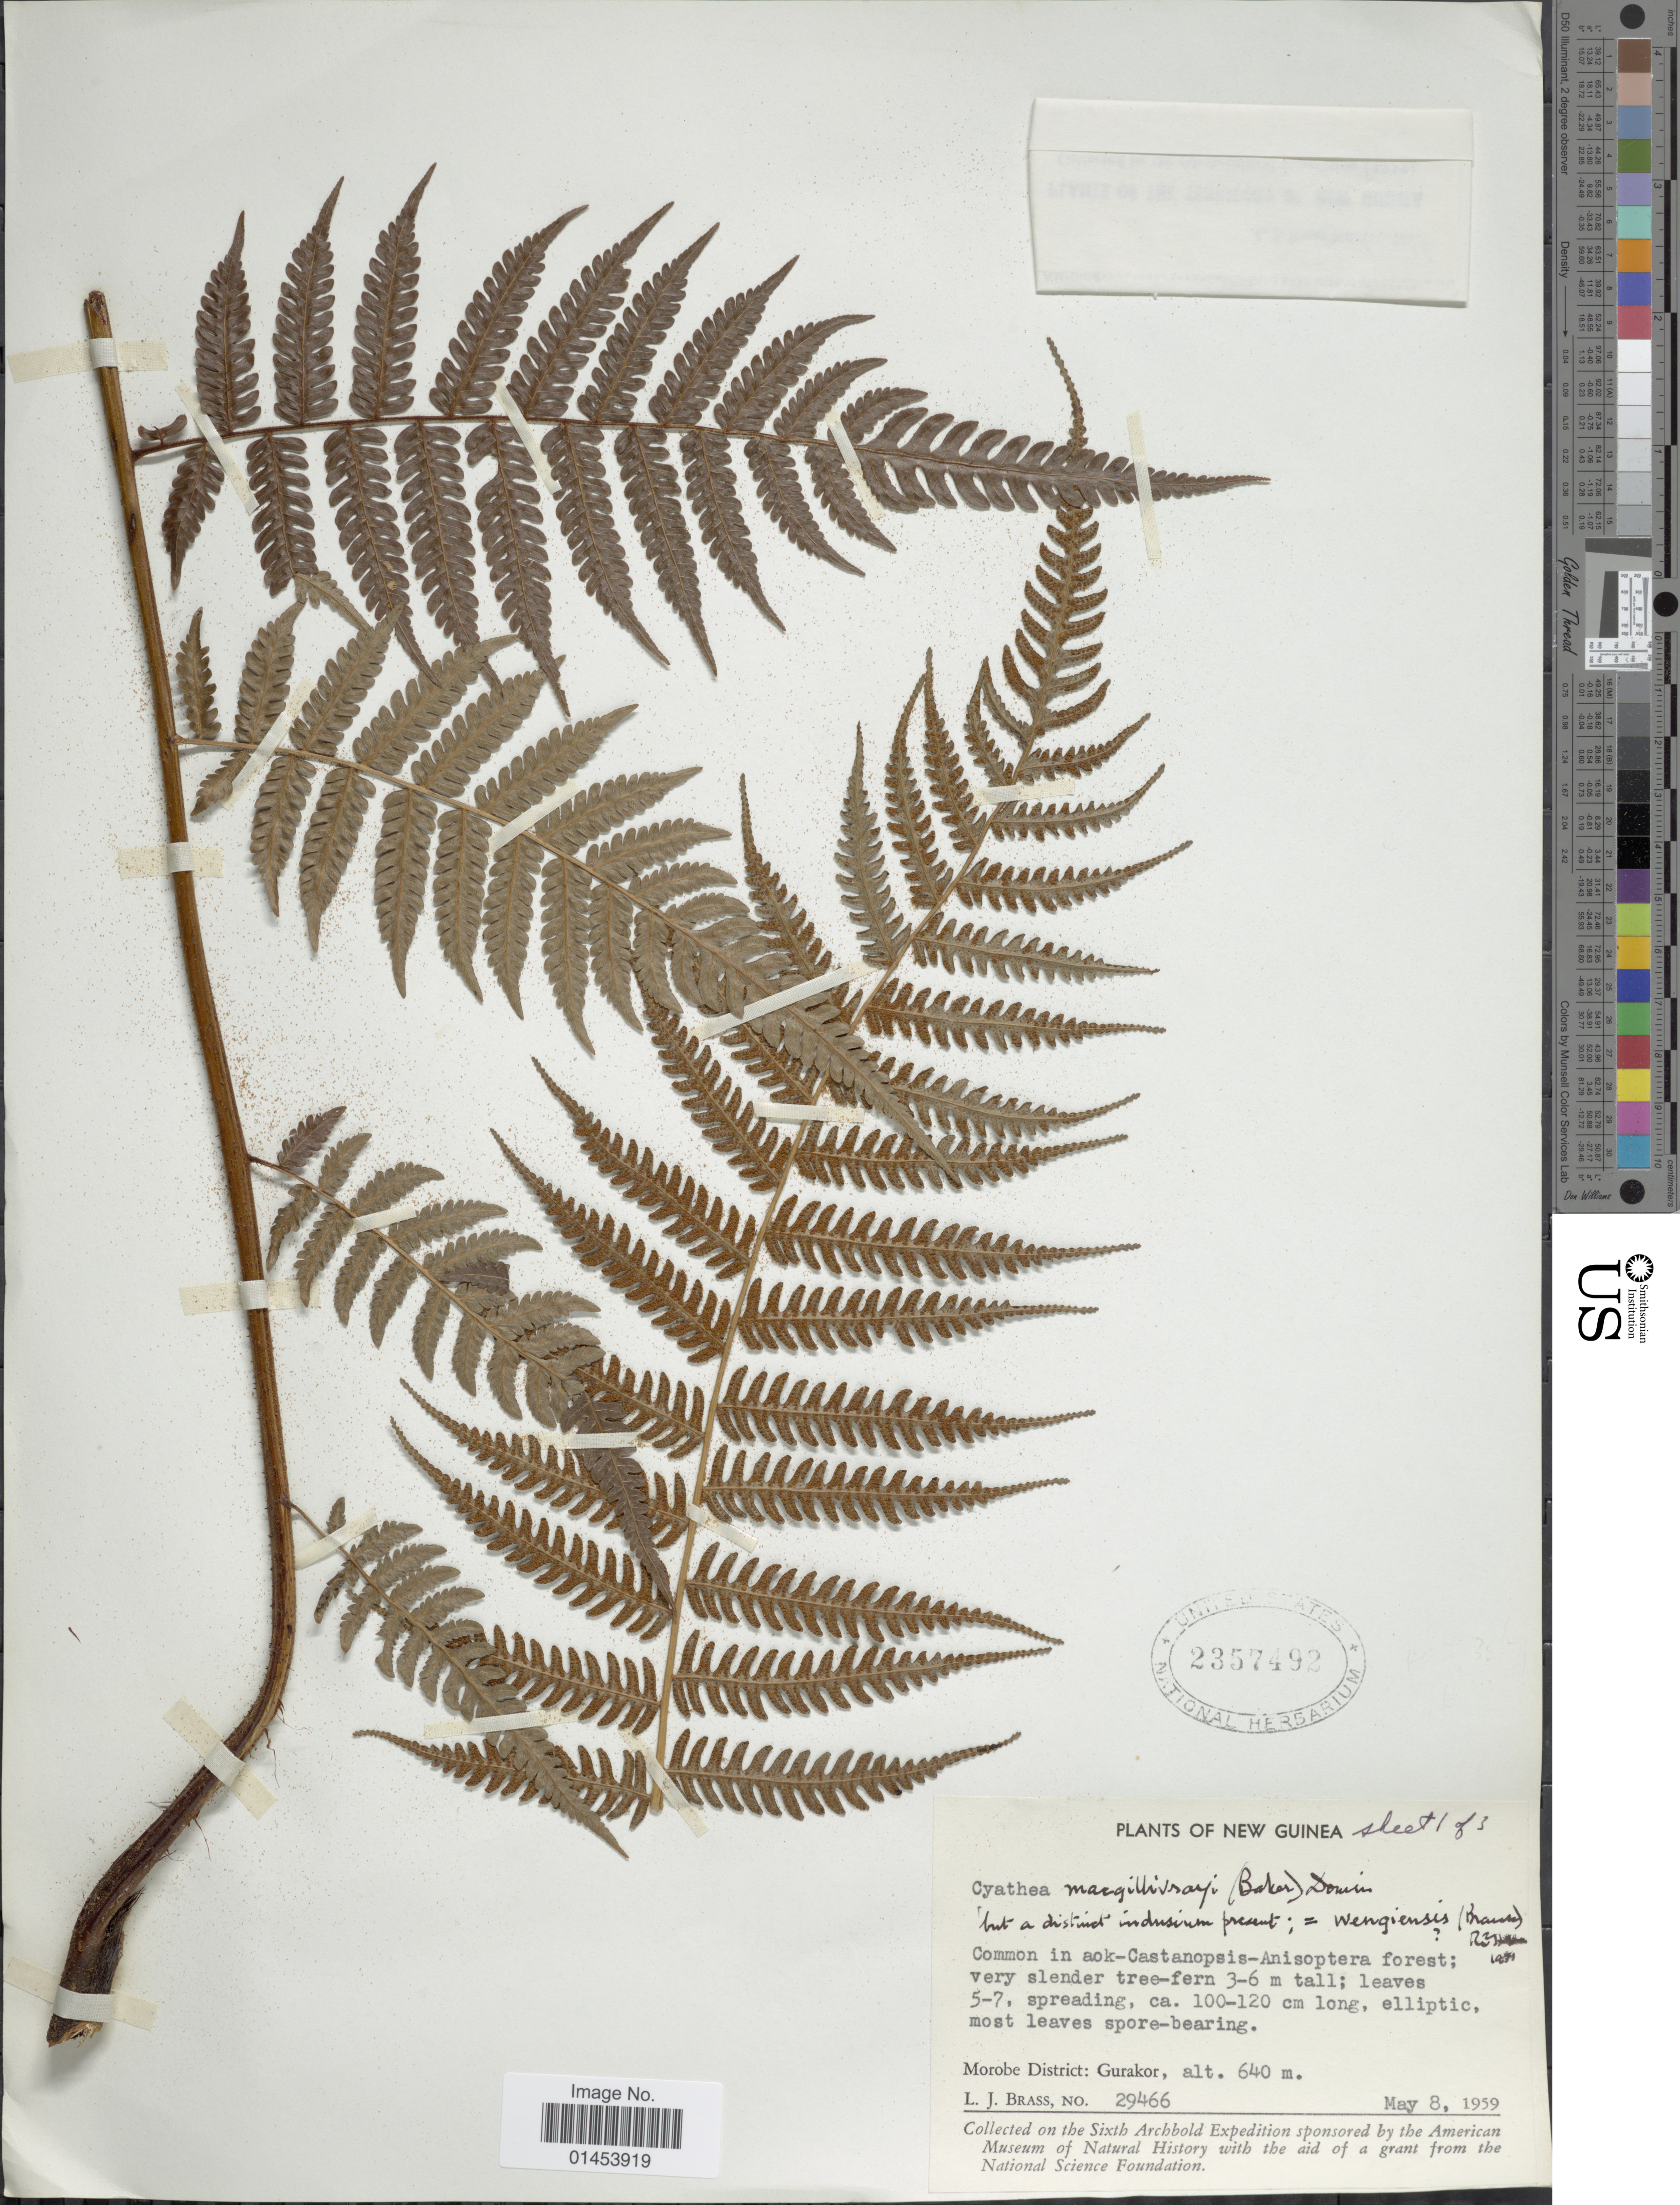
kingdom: Plantae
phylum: Tracheophyta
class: Polypodiopsida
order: Cyatheales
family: Cyatheaceae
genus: Cyathea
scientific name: Cyathea macgillivrayi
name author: (Baker) Domin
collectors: L. J. Brass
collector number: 29466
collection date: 1959-05-08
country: Papua New Guinea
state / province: Morobe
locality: New Guinea. Morobe District: Gurakor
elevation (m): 640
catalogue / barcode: US 2357492